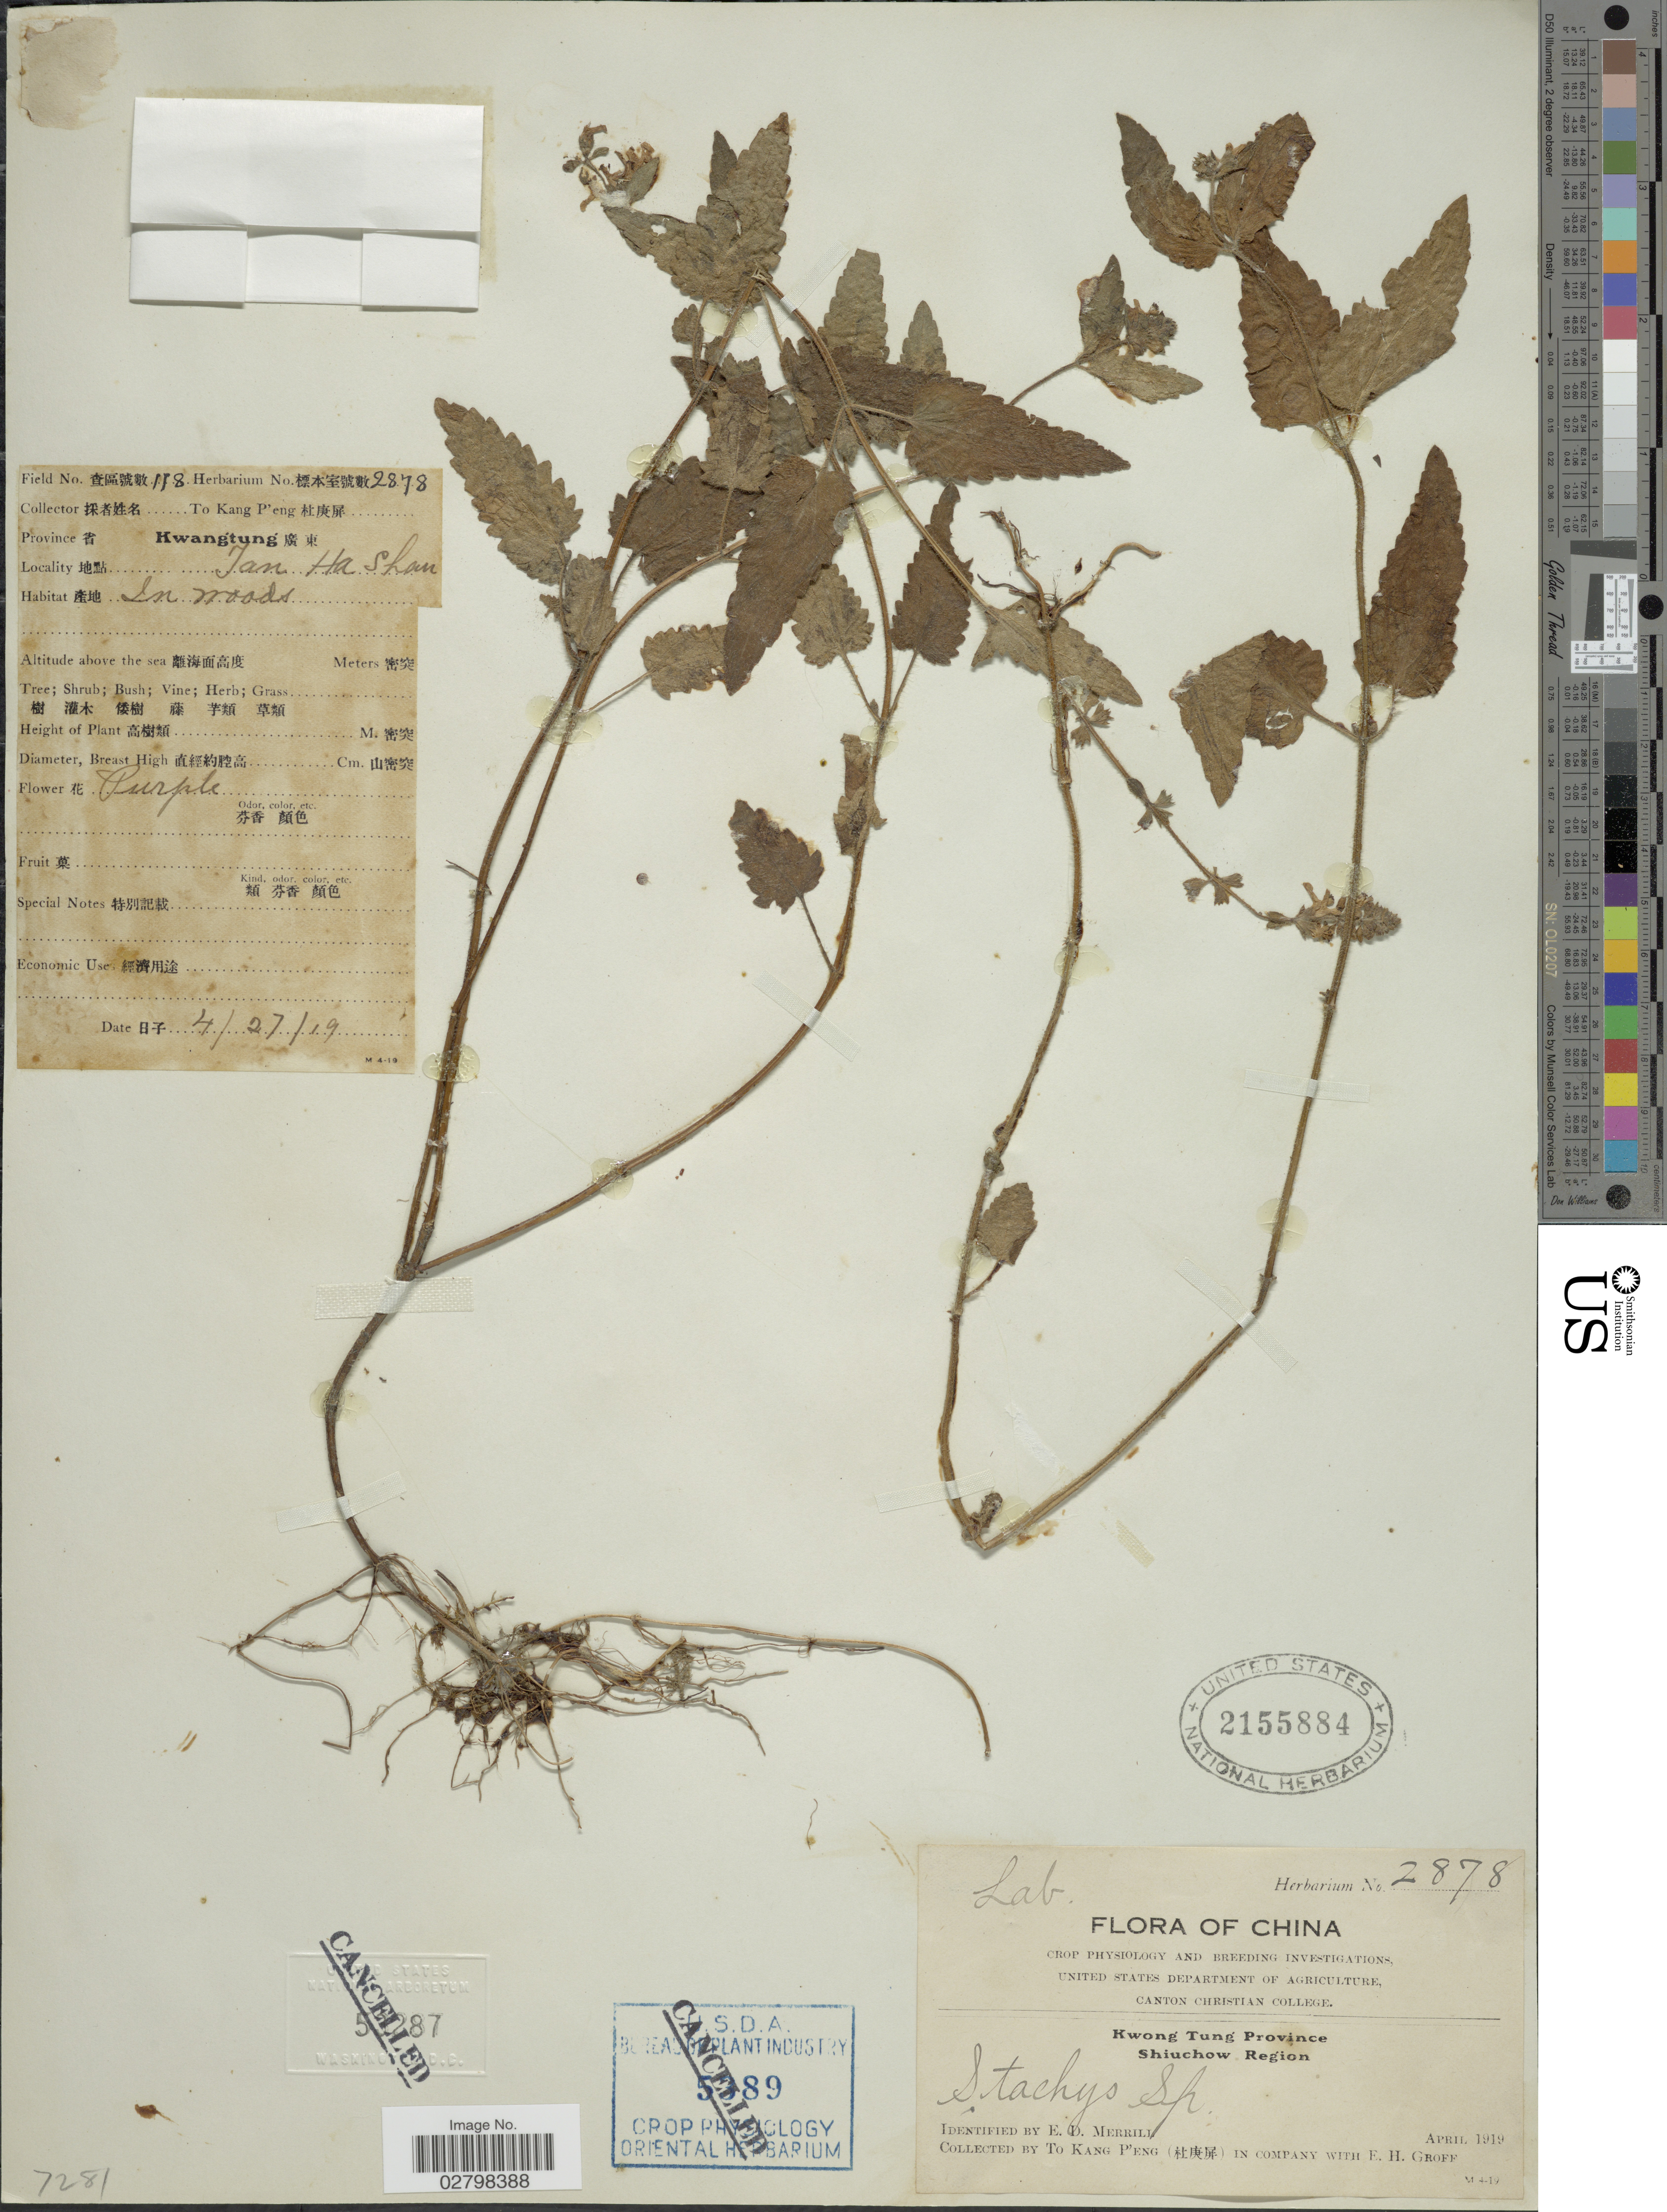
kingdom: Plantae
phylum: Tracheophyta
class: Magnoliopsida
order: Lamiales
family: Lamiaceae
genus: Stachys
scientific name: Stachys sp.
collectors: To Kang P'eng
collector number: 118/2878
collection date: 1919-04-27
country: China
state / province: Guangdong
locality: Kwong Tung Province. Shiuchow Region. Tan Ha Shan.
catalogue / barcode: US 2155884